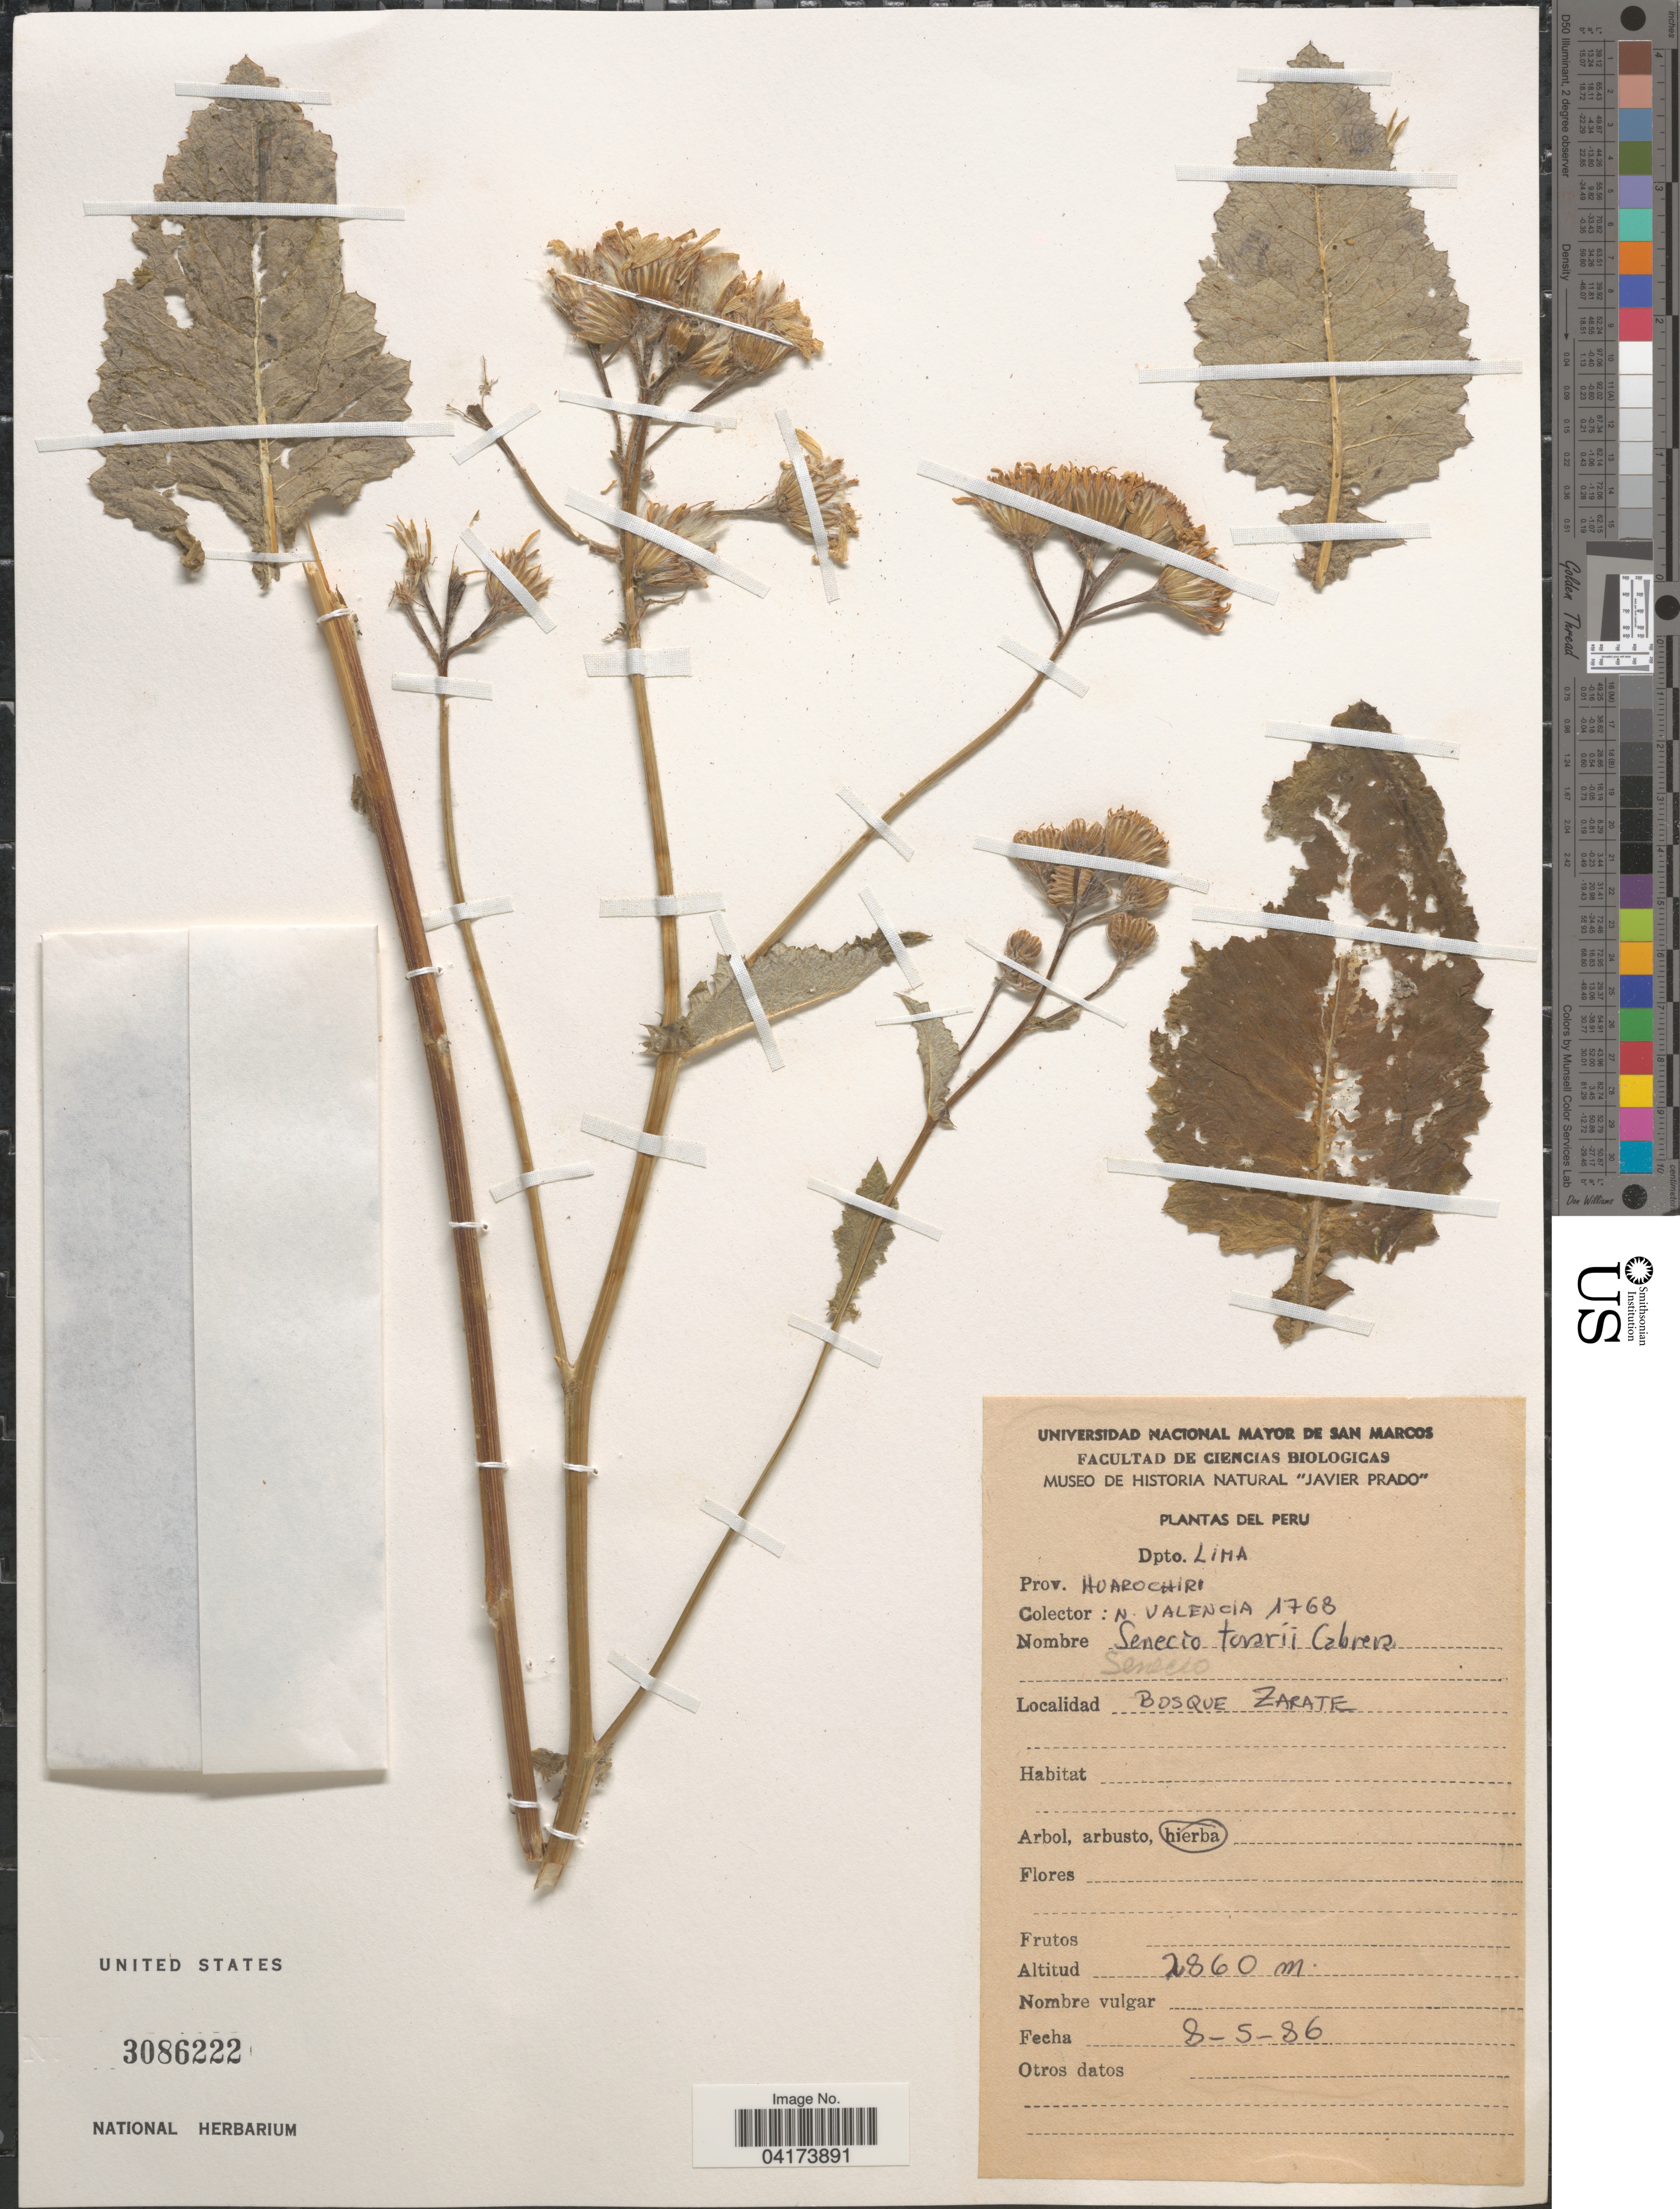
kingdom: Plantae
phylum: Tracheophyta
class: Magnoliopsida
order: Asterales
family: Asteraceae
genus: Senecio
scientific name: Senecio tovari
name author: Cabrera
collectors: N. Valencia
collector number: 1768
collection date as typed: Transcribed d/m/y: 8/5/86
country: Peru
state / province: Lima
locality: Dpto. Lima. Prov. Huarochiri. Bosque Zarate.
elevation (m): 2860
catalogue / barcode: US 3086222